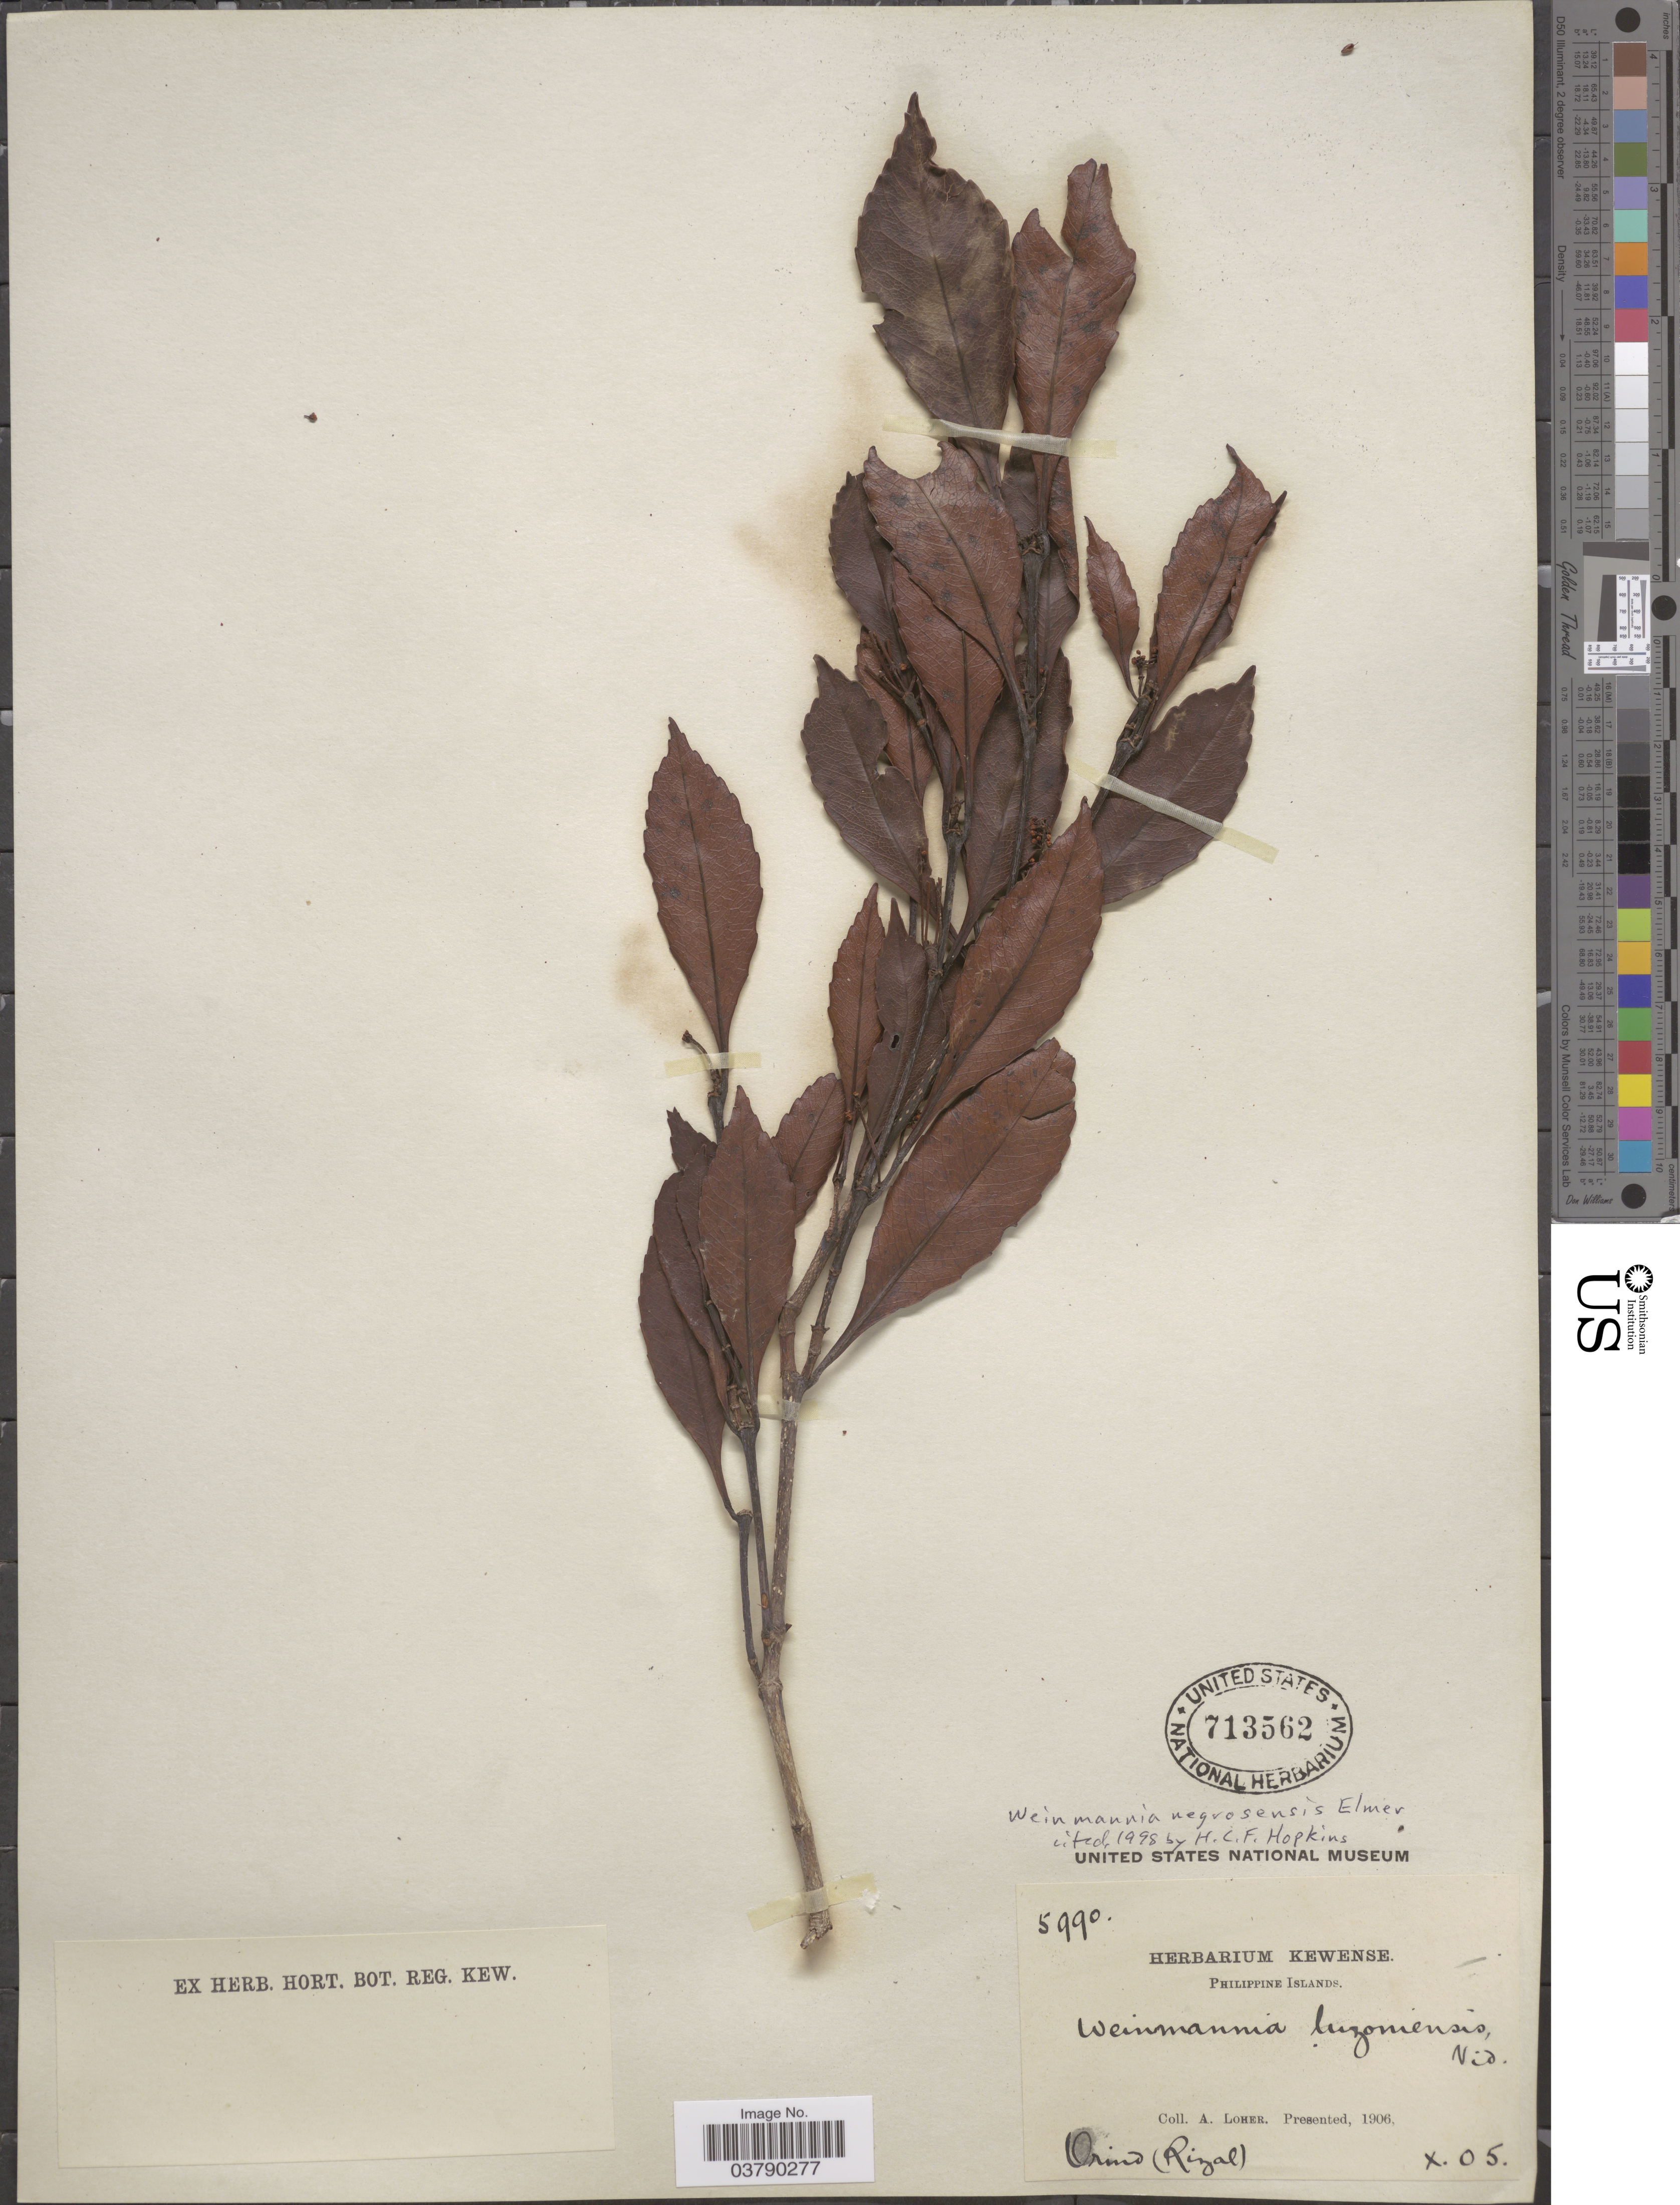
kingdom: Plantae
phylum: Tracheophyta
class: Magnoliopsida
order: Oxalidales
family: Cunoniaceae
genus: Pterophylla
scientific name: Pterophylla negrosensis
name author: (Elmer) Pillon & H.C. Hopkins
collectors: A. Loher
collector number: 5990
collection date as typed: Transcribed d/m/y: /10/5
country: Philippines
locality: Philippine Islands. Orind (Rizal).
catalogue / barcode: US 713562